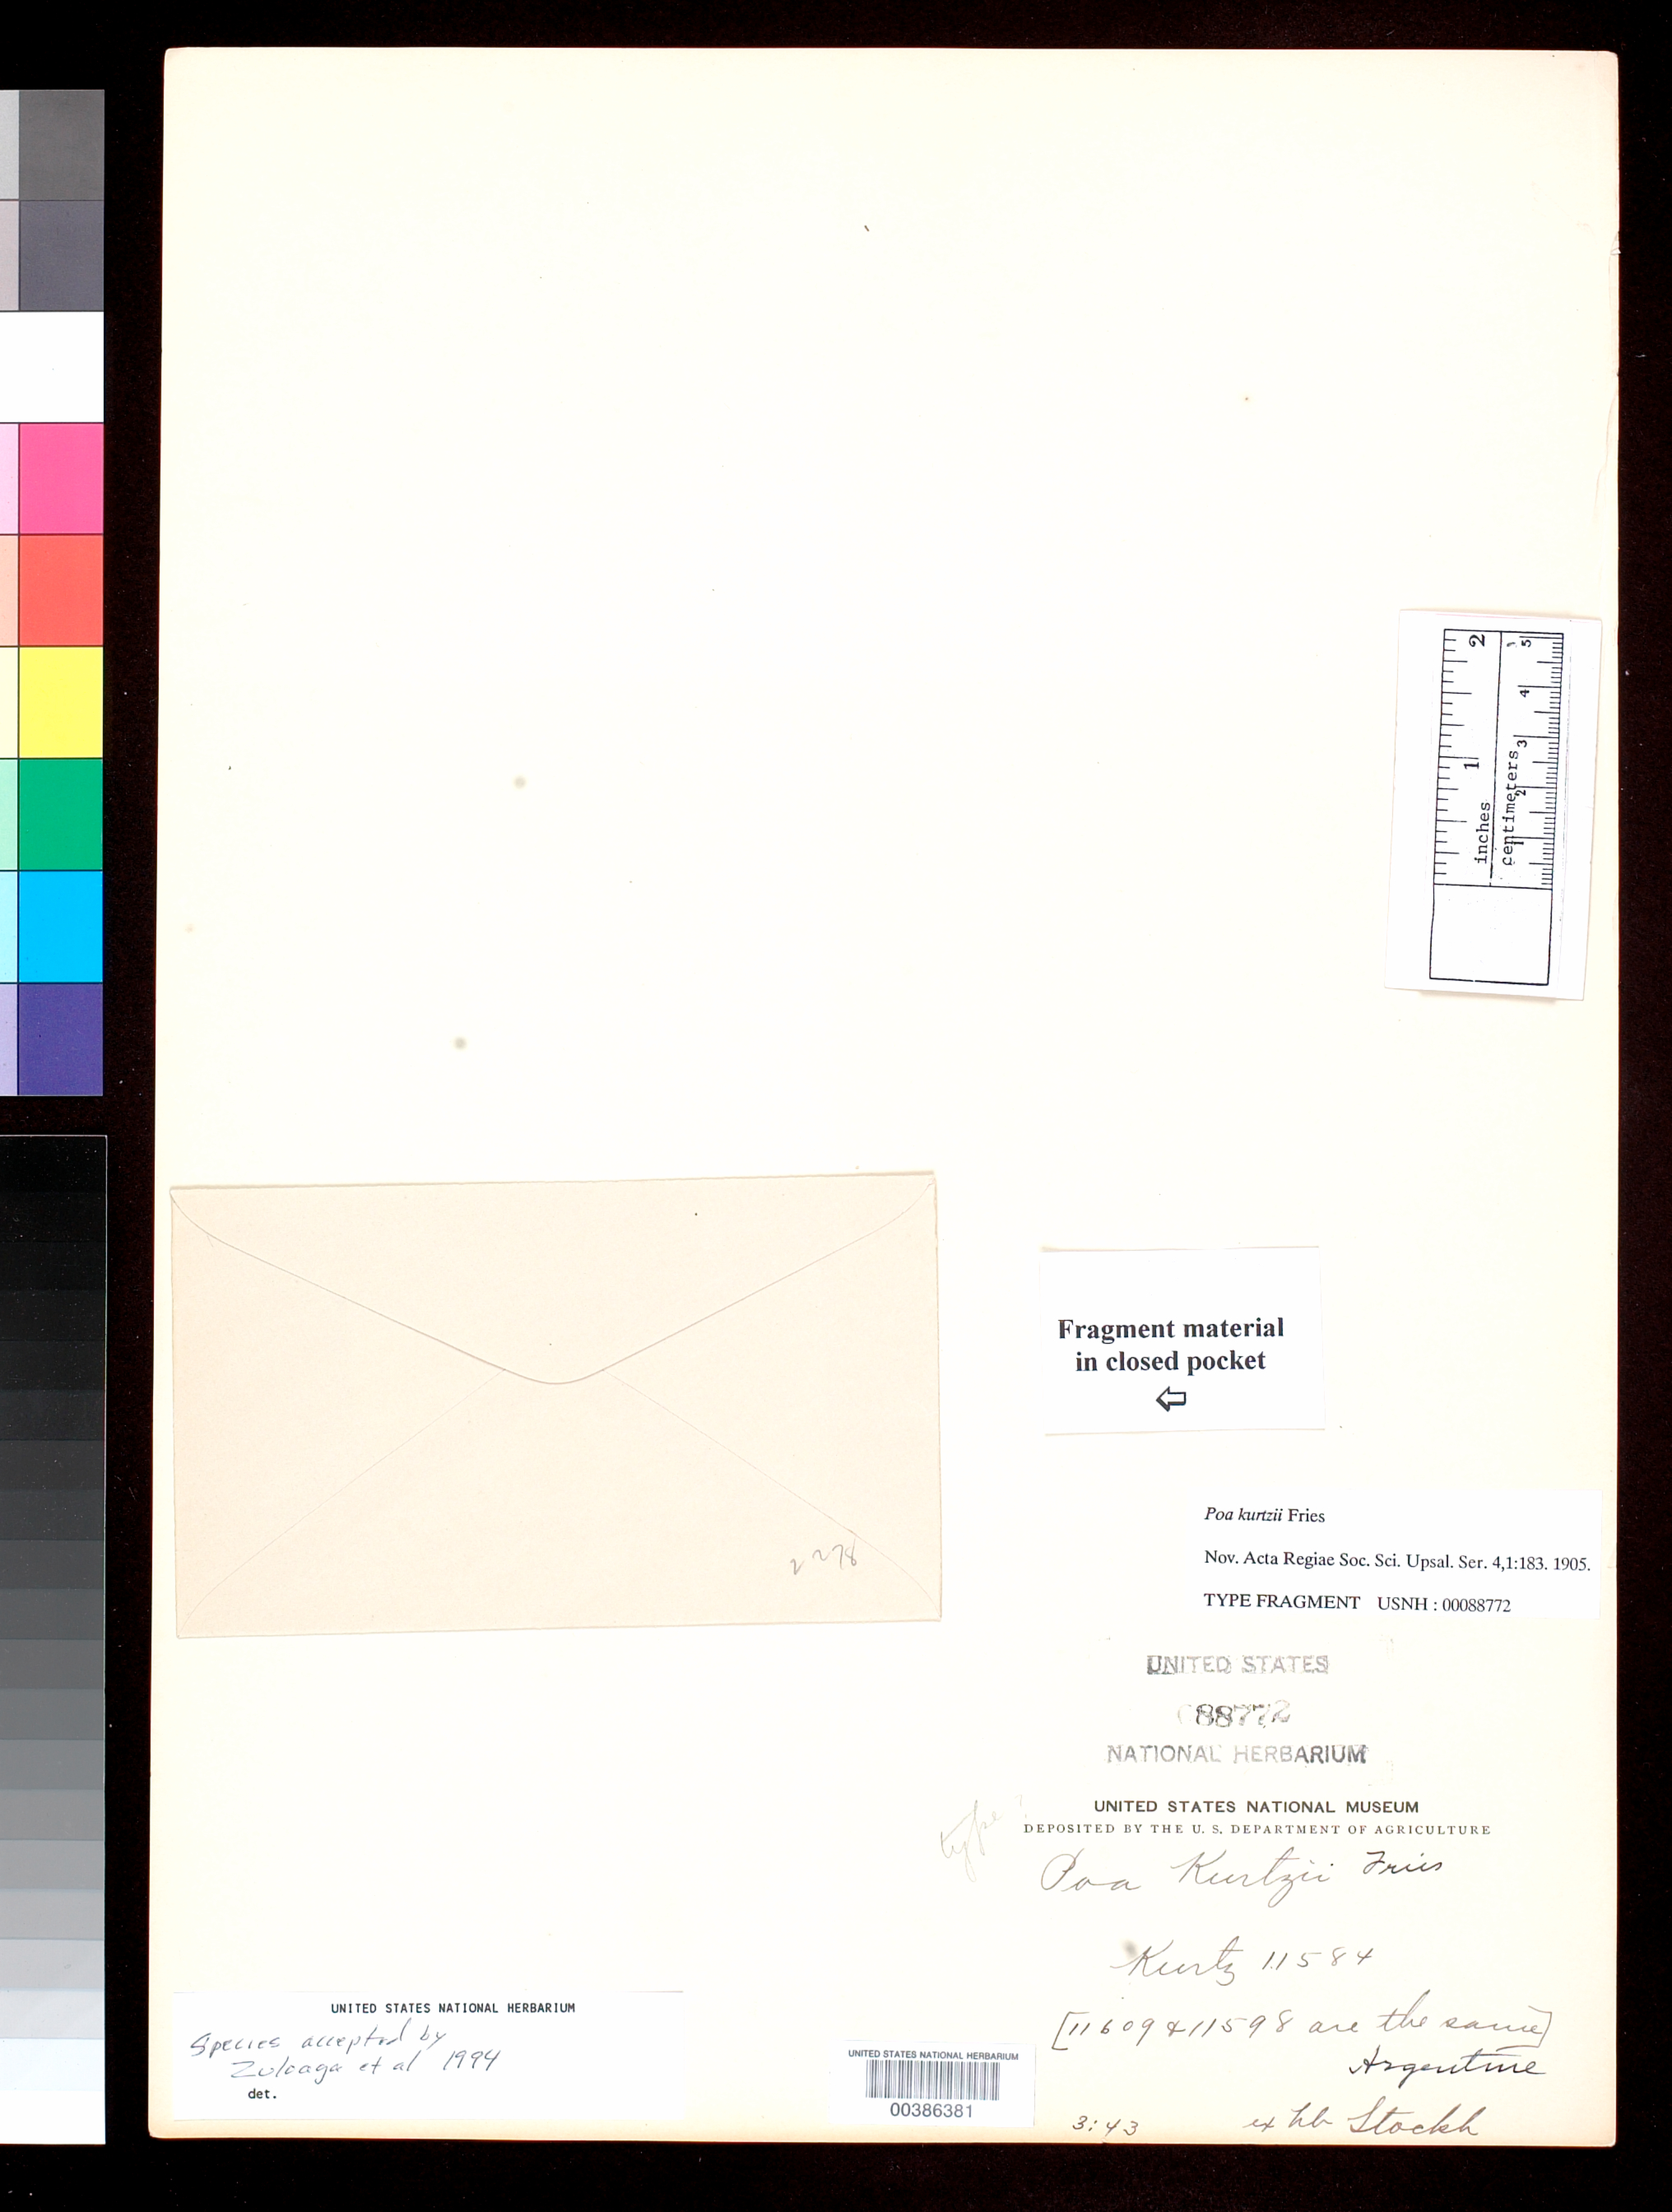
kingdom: Plantae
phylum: Tracheophyta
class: Liliopsida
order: Poales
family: Poaceae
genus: Poa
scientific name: Poa kurtzii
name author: R.E. Fr.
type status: Type Fragment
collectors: F. Kurtz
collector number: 11584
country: Argentina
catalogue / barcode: US 88772